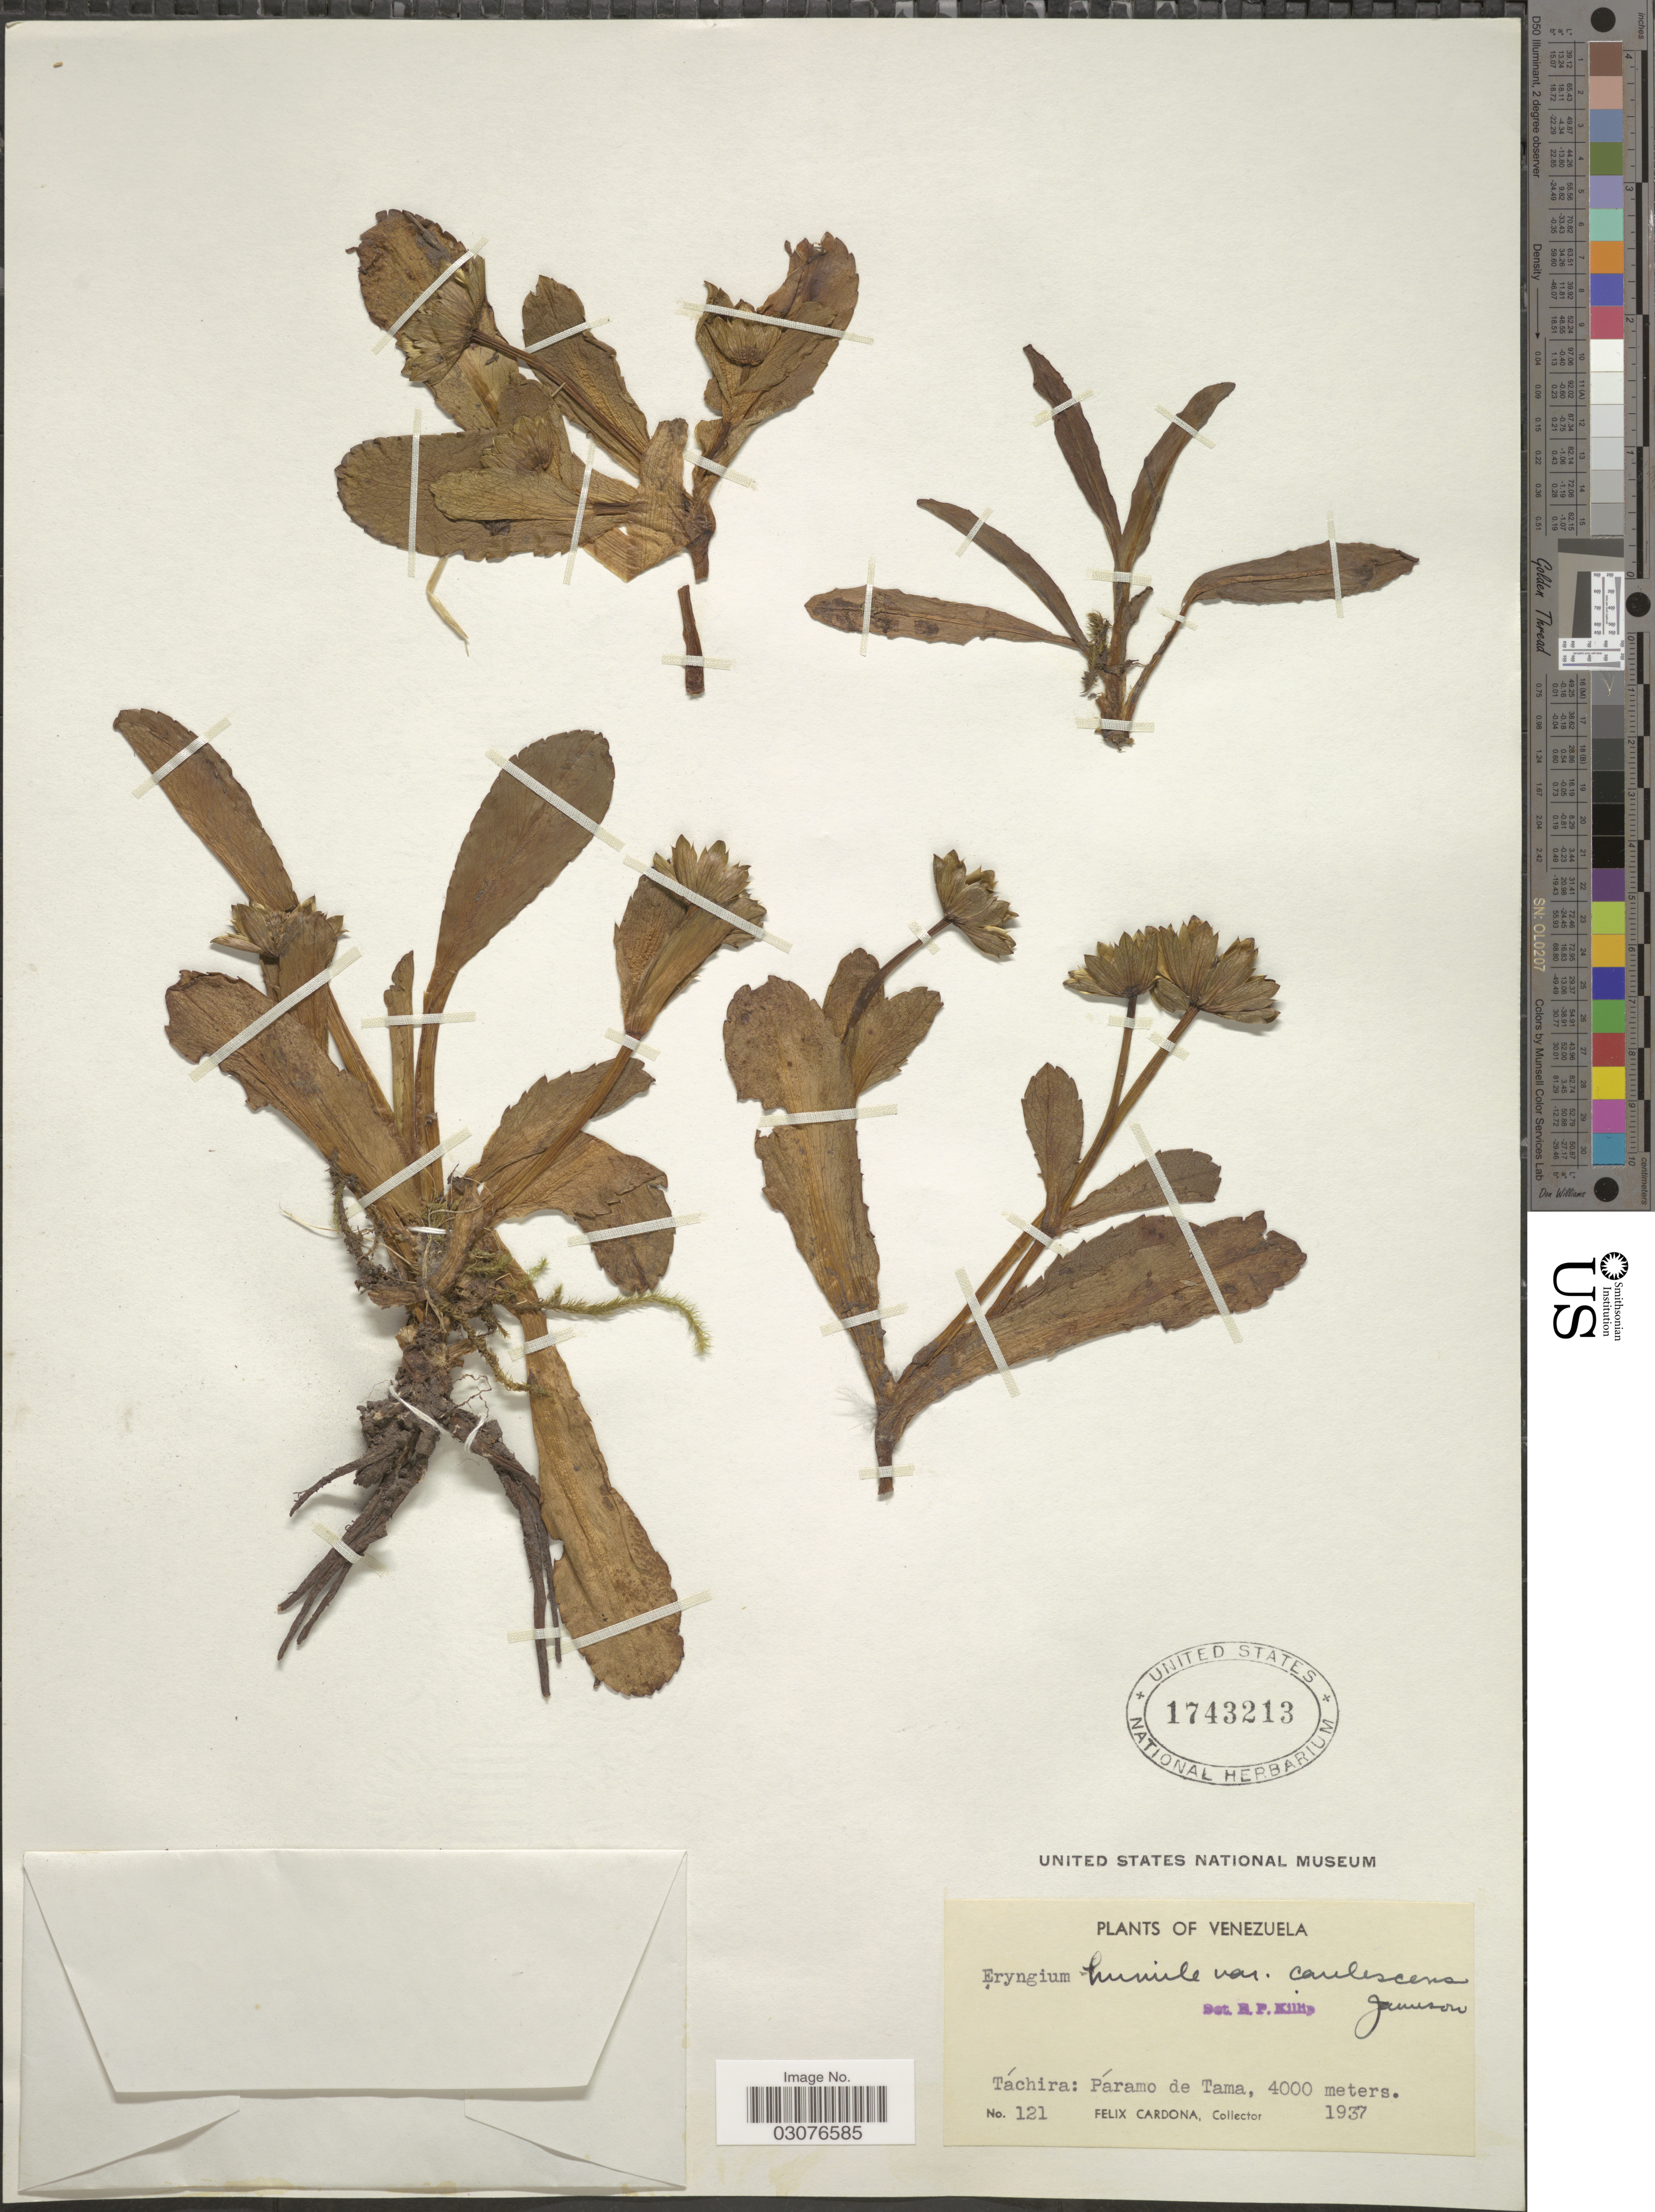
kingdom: Plantae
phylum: Tracheophyta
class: Magnoliopsida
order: Apiales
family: Apiaceae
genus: Eryngium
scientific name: Eryngium bourgatii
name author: Gouan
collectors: F. Cardona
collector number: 121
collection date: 1937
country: Venezuela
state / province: Tachira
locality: Táchira: Páramo de Tama.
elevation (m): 4000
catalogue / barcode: US 1743213